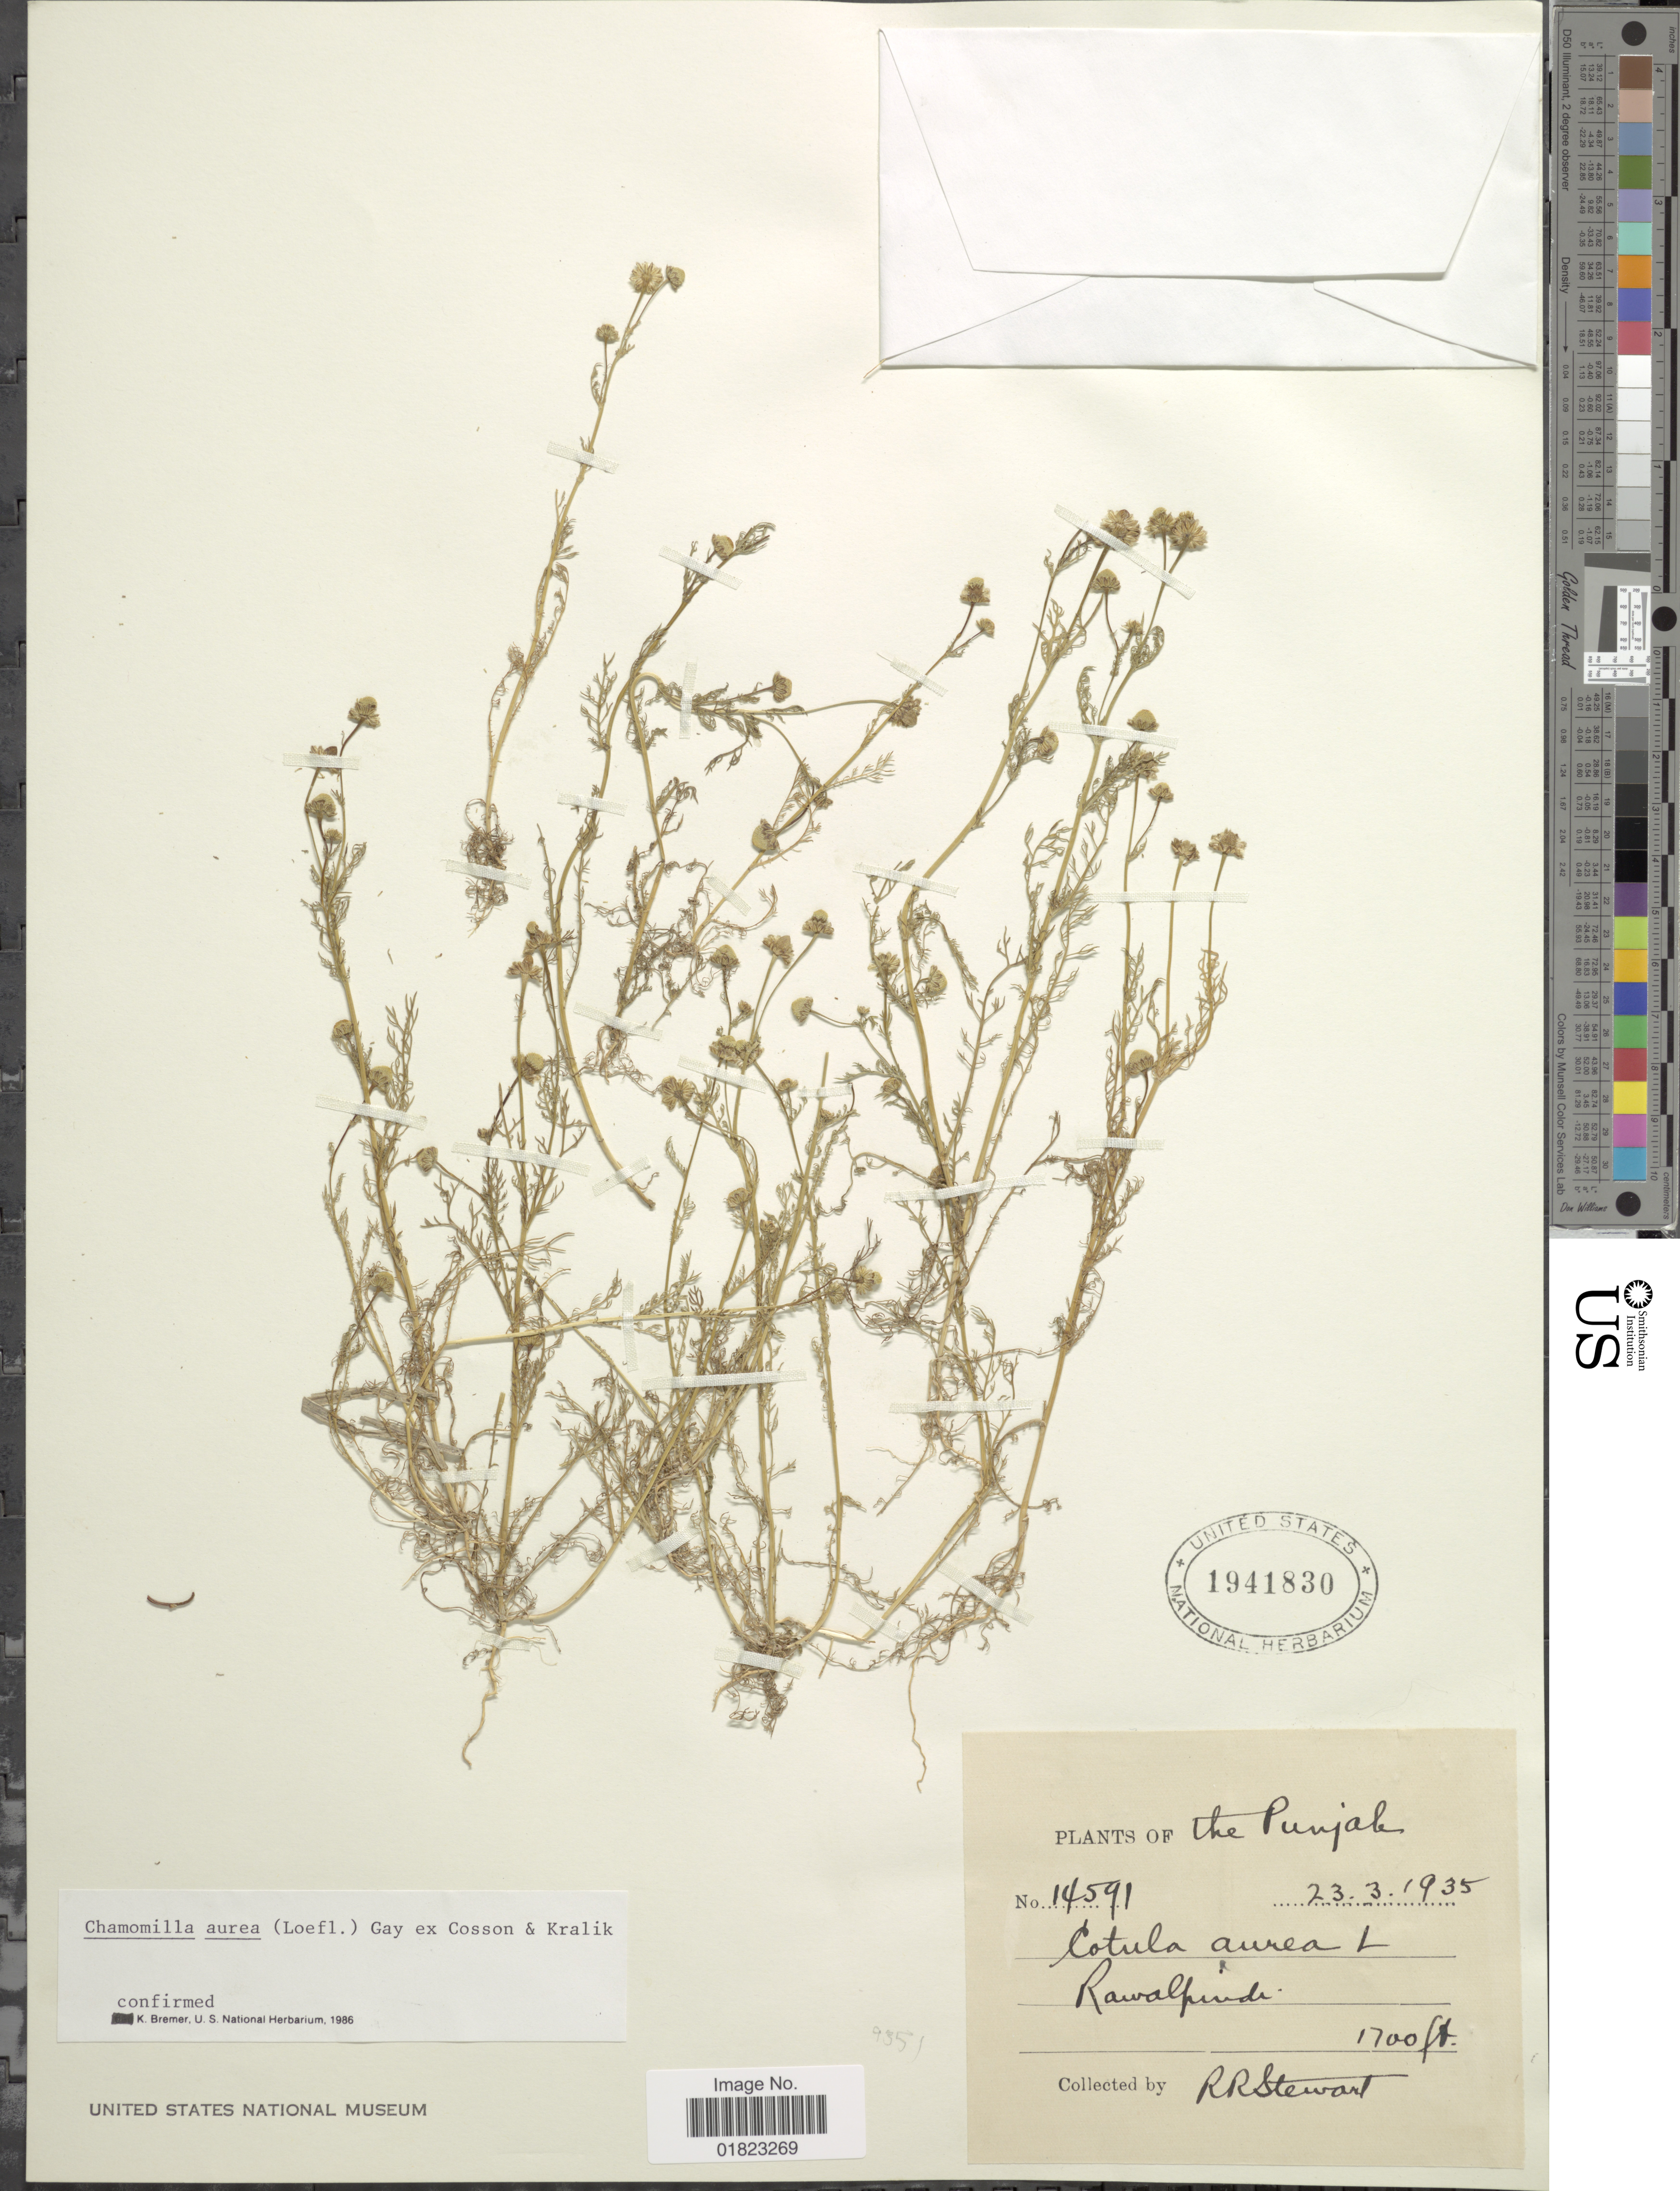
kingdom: Plantae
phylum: Tracheophyta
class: Magnoliopsida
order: Asterales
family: Asteraceae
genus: Matricaria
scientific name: Matricaria aurea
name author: (Loefl.) Sch. Bip.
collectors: R. R. Stewart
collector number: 14591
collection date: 1935-03-23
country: Pakistan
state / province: Punjab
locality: The Punjab. Rawalpindi.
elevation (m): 518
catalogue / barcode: US 1941830